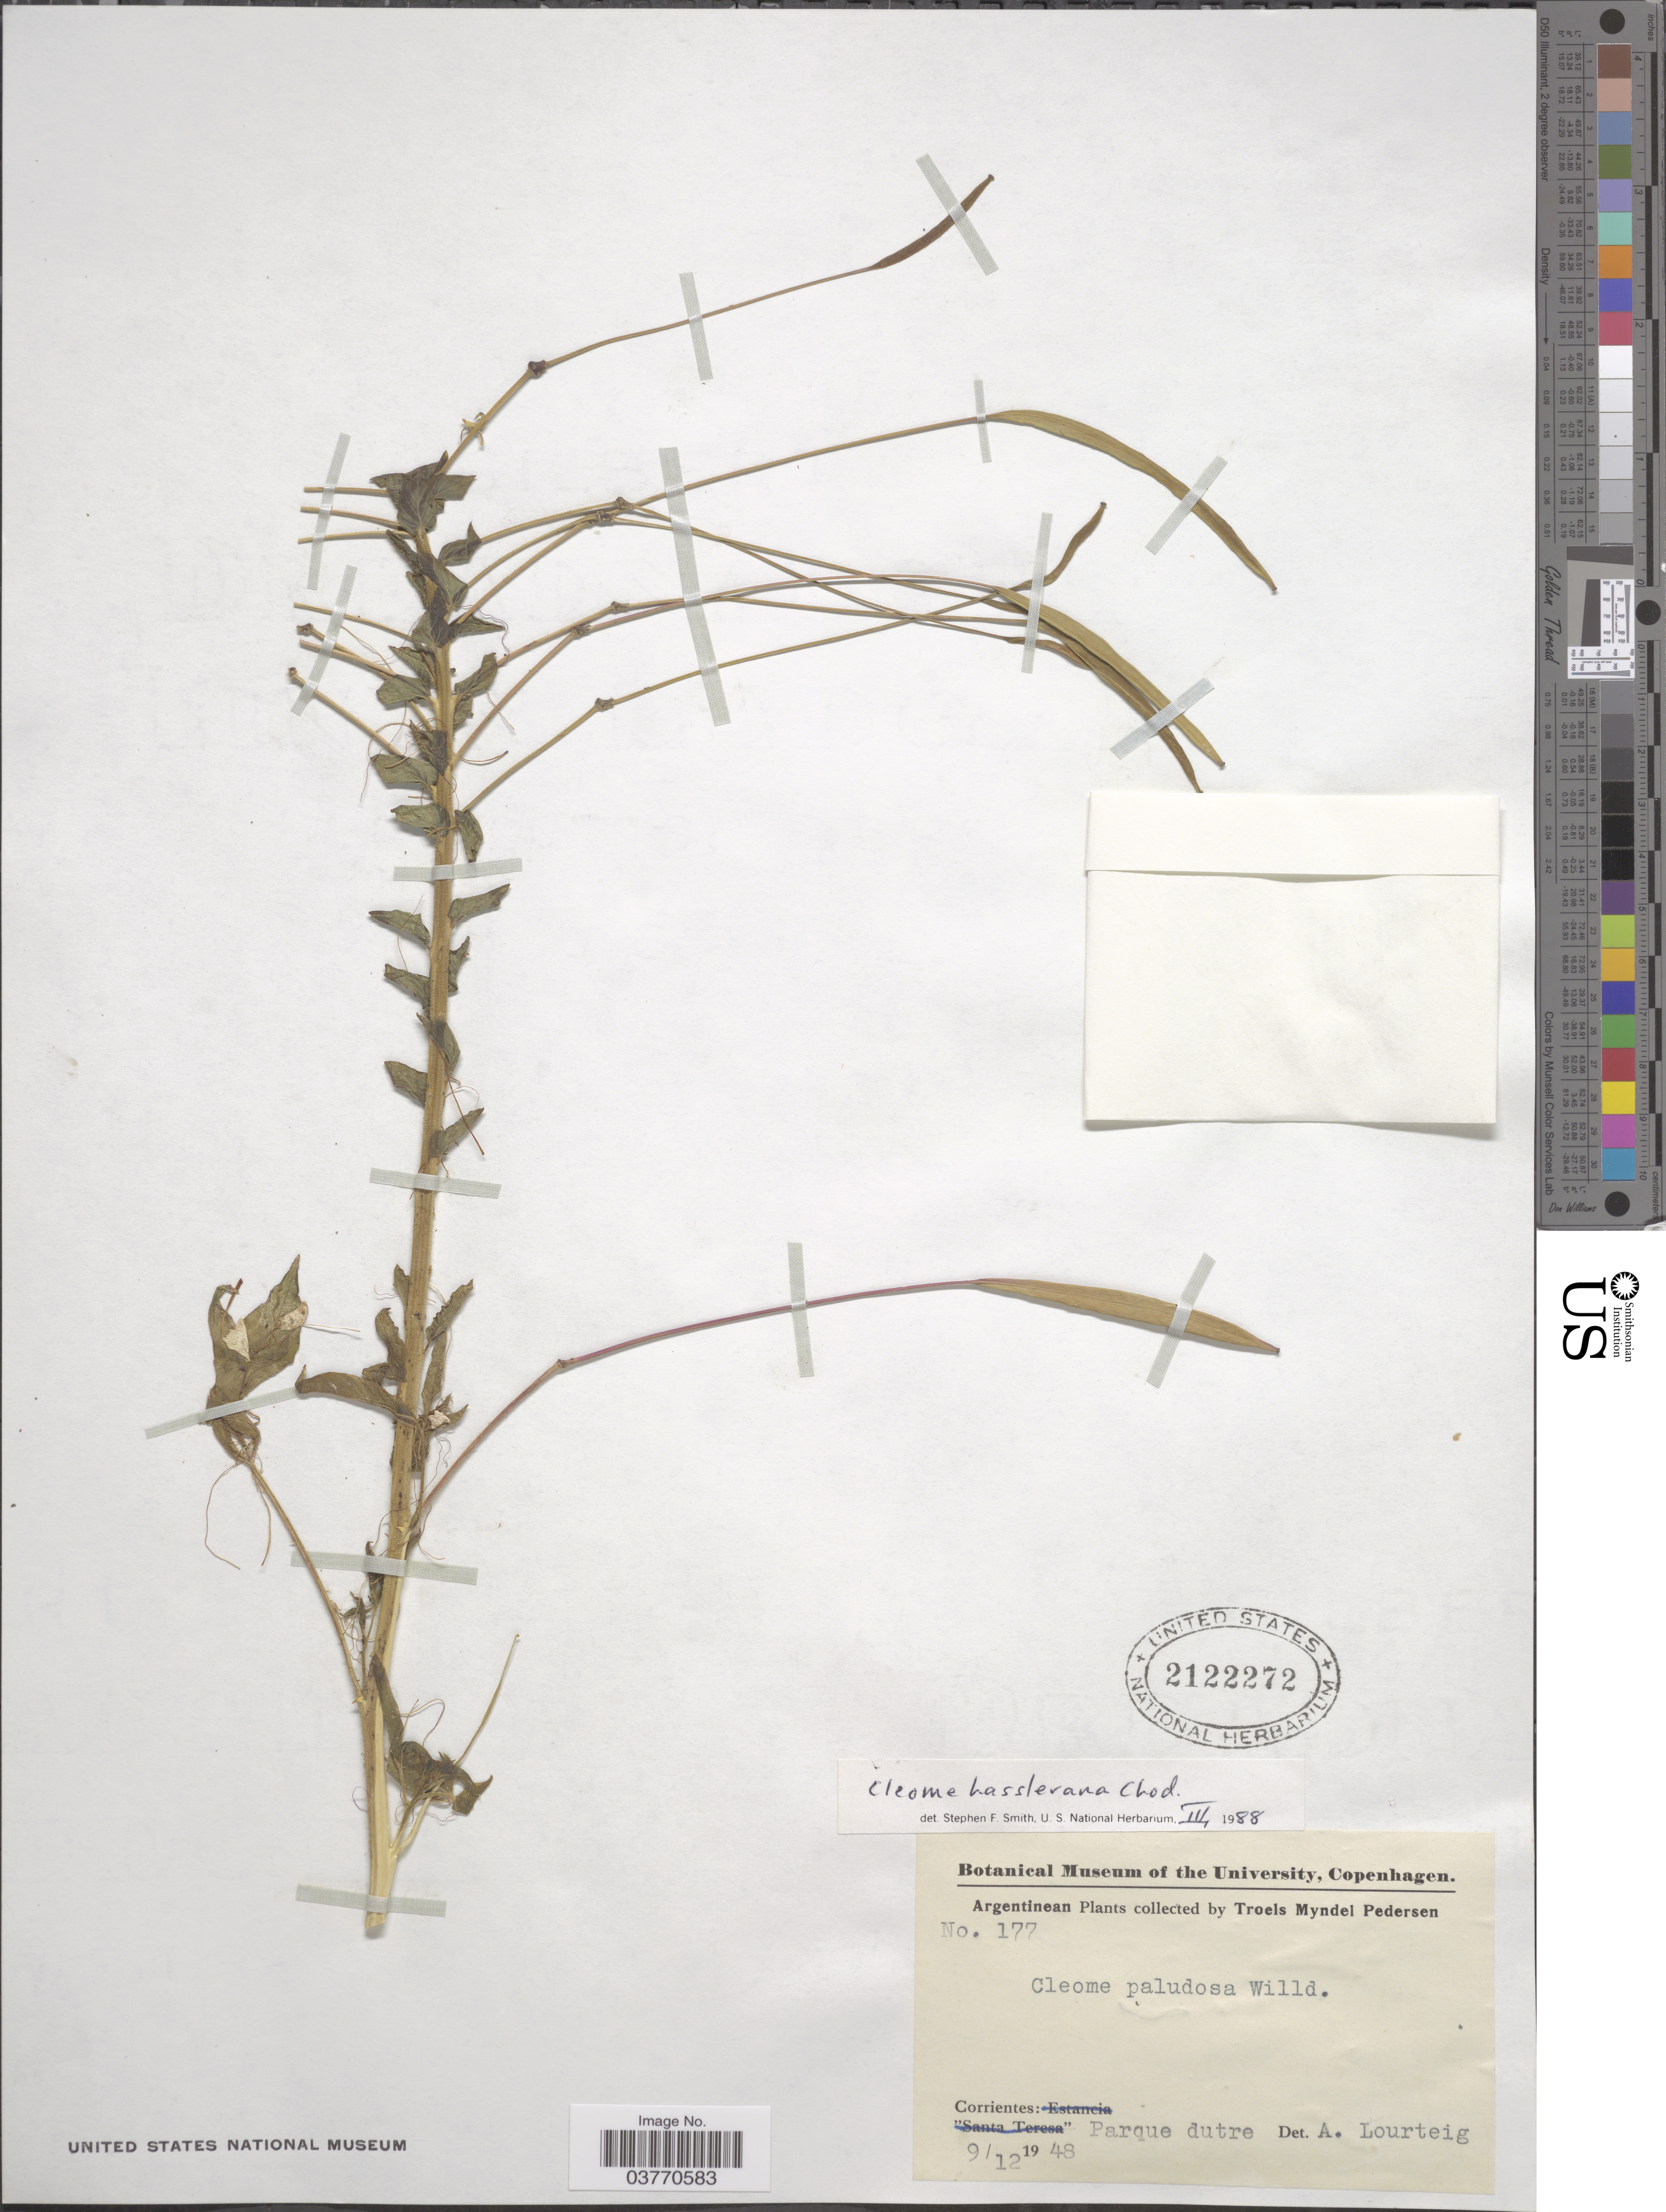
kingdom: Plantae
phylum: Tracheophyta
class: Magnoliopsida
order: Brassicales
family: Cleomaceae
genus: Tarenaya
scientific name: Tarenaya houtteana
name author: (Schltdl.) Soares Neto & Roalson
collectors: T. Pederson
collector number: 177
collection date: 1948-12-09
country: Argentina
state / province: Corrientes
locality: Parque dutre.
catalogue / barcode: US 2122272